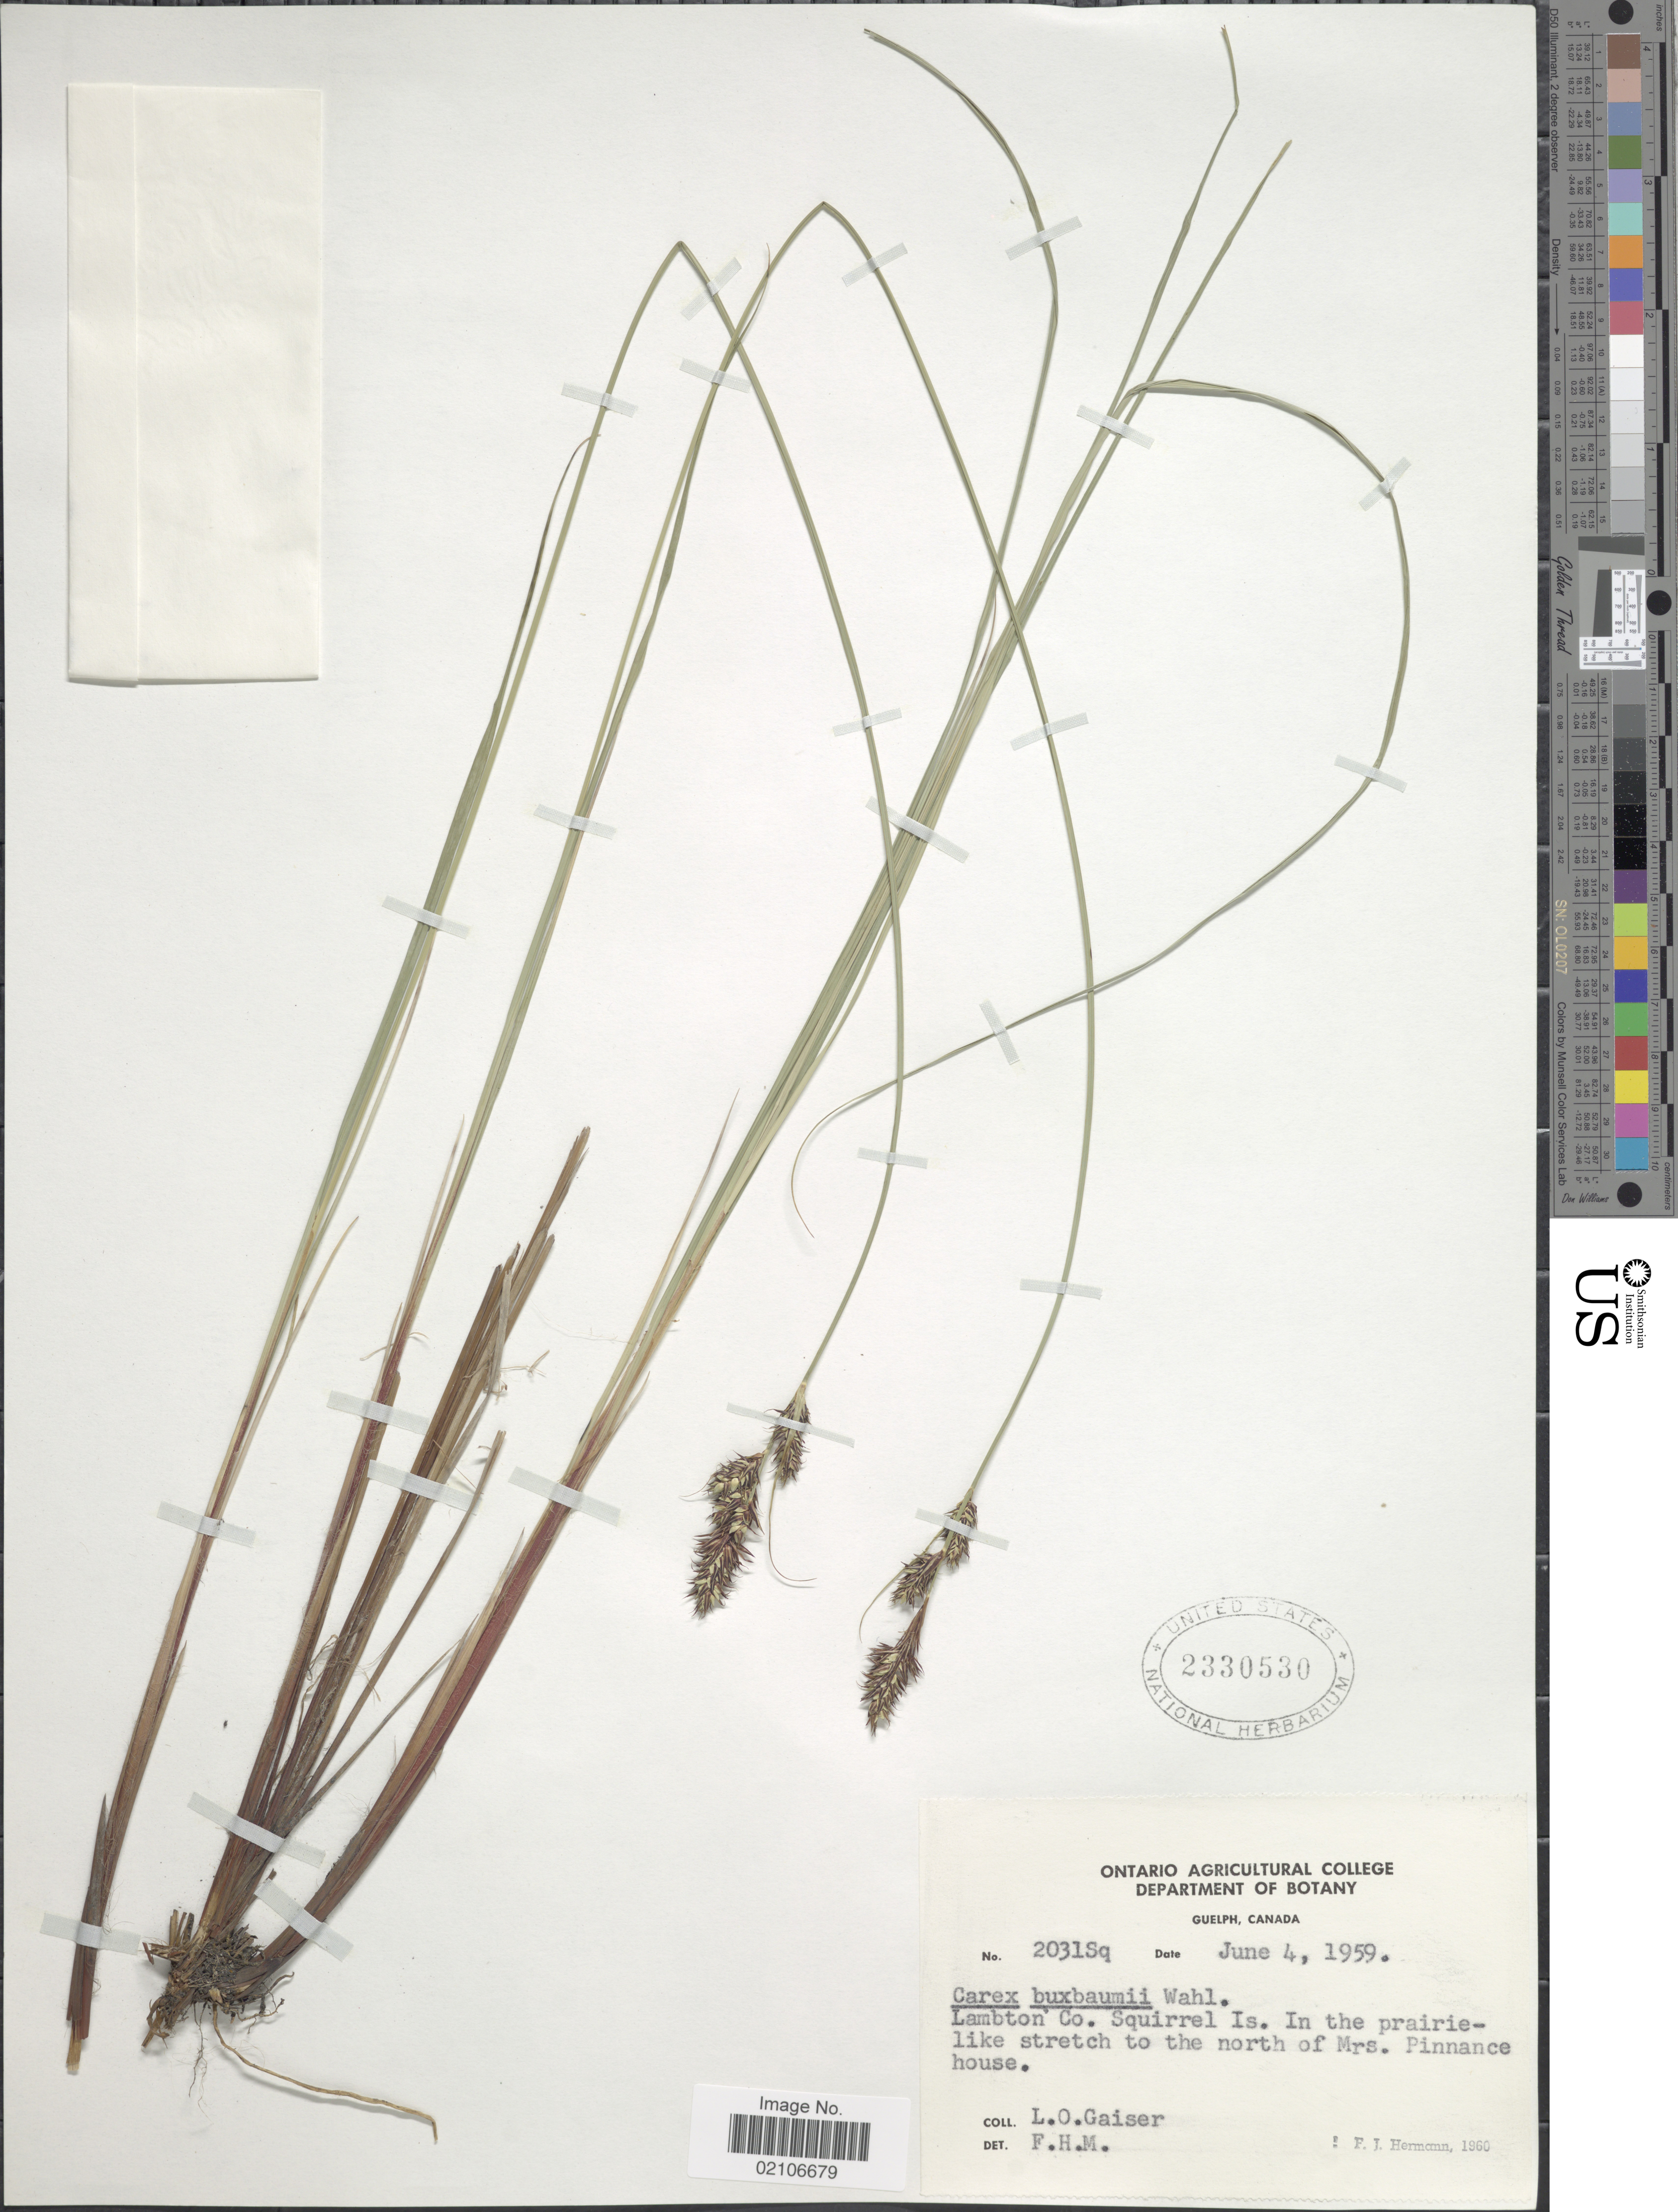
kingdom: Plantae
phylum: Tracheophyta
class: Liliopsida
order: Poales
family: Cyperaceae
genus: Carex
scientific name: Carex buxbaumii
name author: Wahlenb.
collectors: L. Gaiser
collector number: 2031Sq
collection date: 1959-06-04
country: Canada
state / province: Ontario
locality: Guelph, Lambton Co. Squirrel Is. In the prairie-like stretch to the north of Mrs. Pinnance house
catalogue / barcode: US 2330530